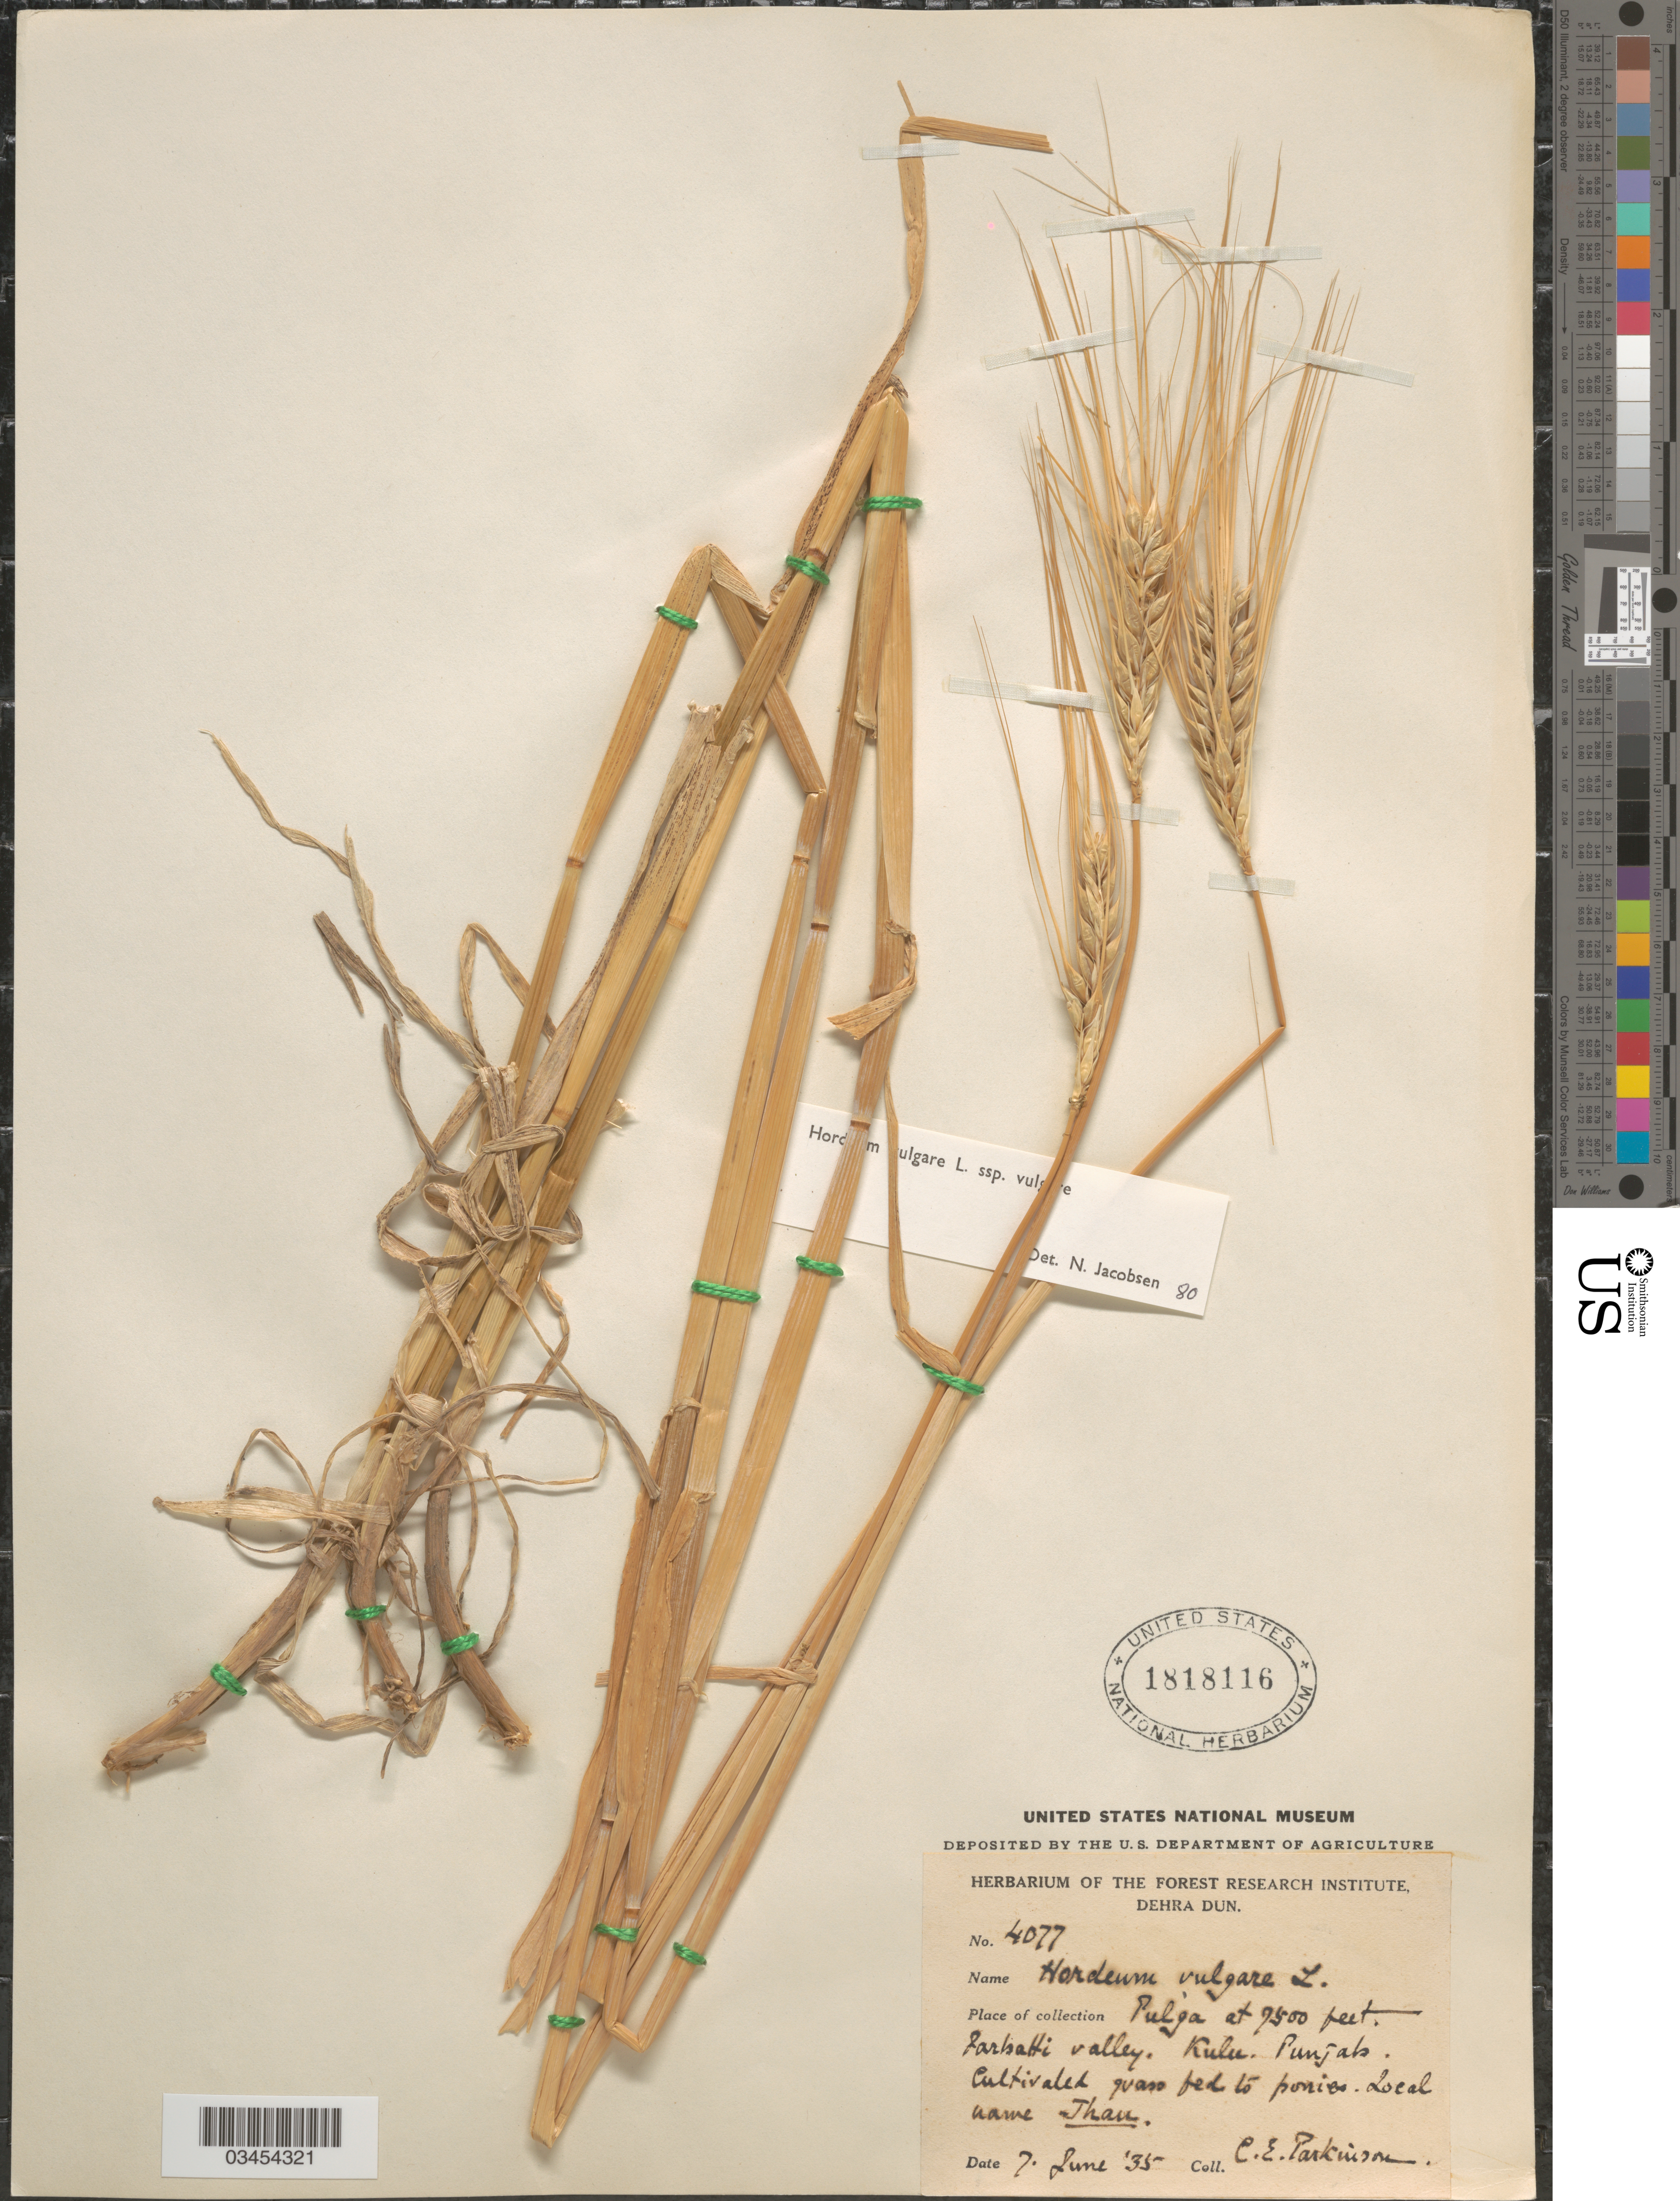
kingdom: Plantae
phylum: Tracheophyta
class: Liliopsida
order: Poales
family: Poaceae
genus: Hordeum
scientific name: Hordeum vulgare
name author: L.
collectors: C. E. Parkinson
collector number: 4077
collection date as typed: Transcribed d/m/y: 7/6/35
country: India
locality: Pulga. Parbatti valley. Kulu. Punjab.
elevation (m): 2286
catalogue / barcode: US 1818116